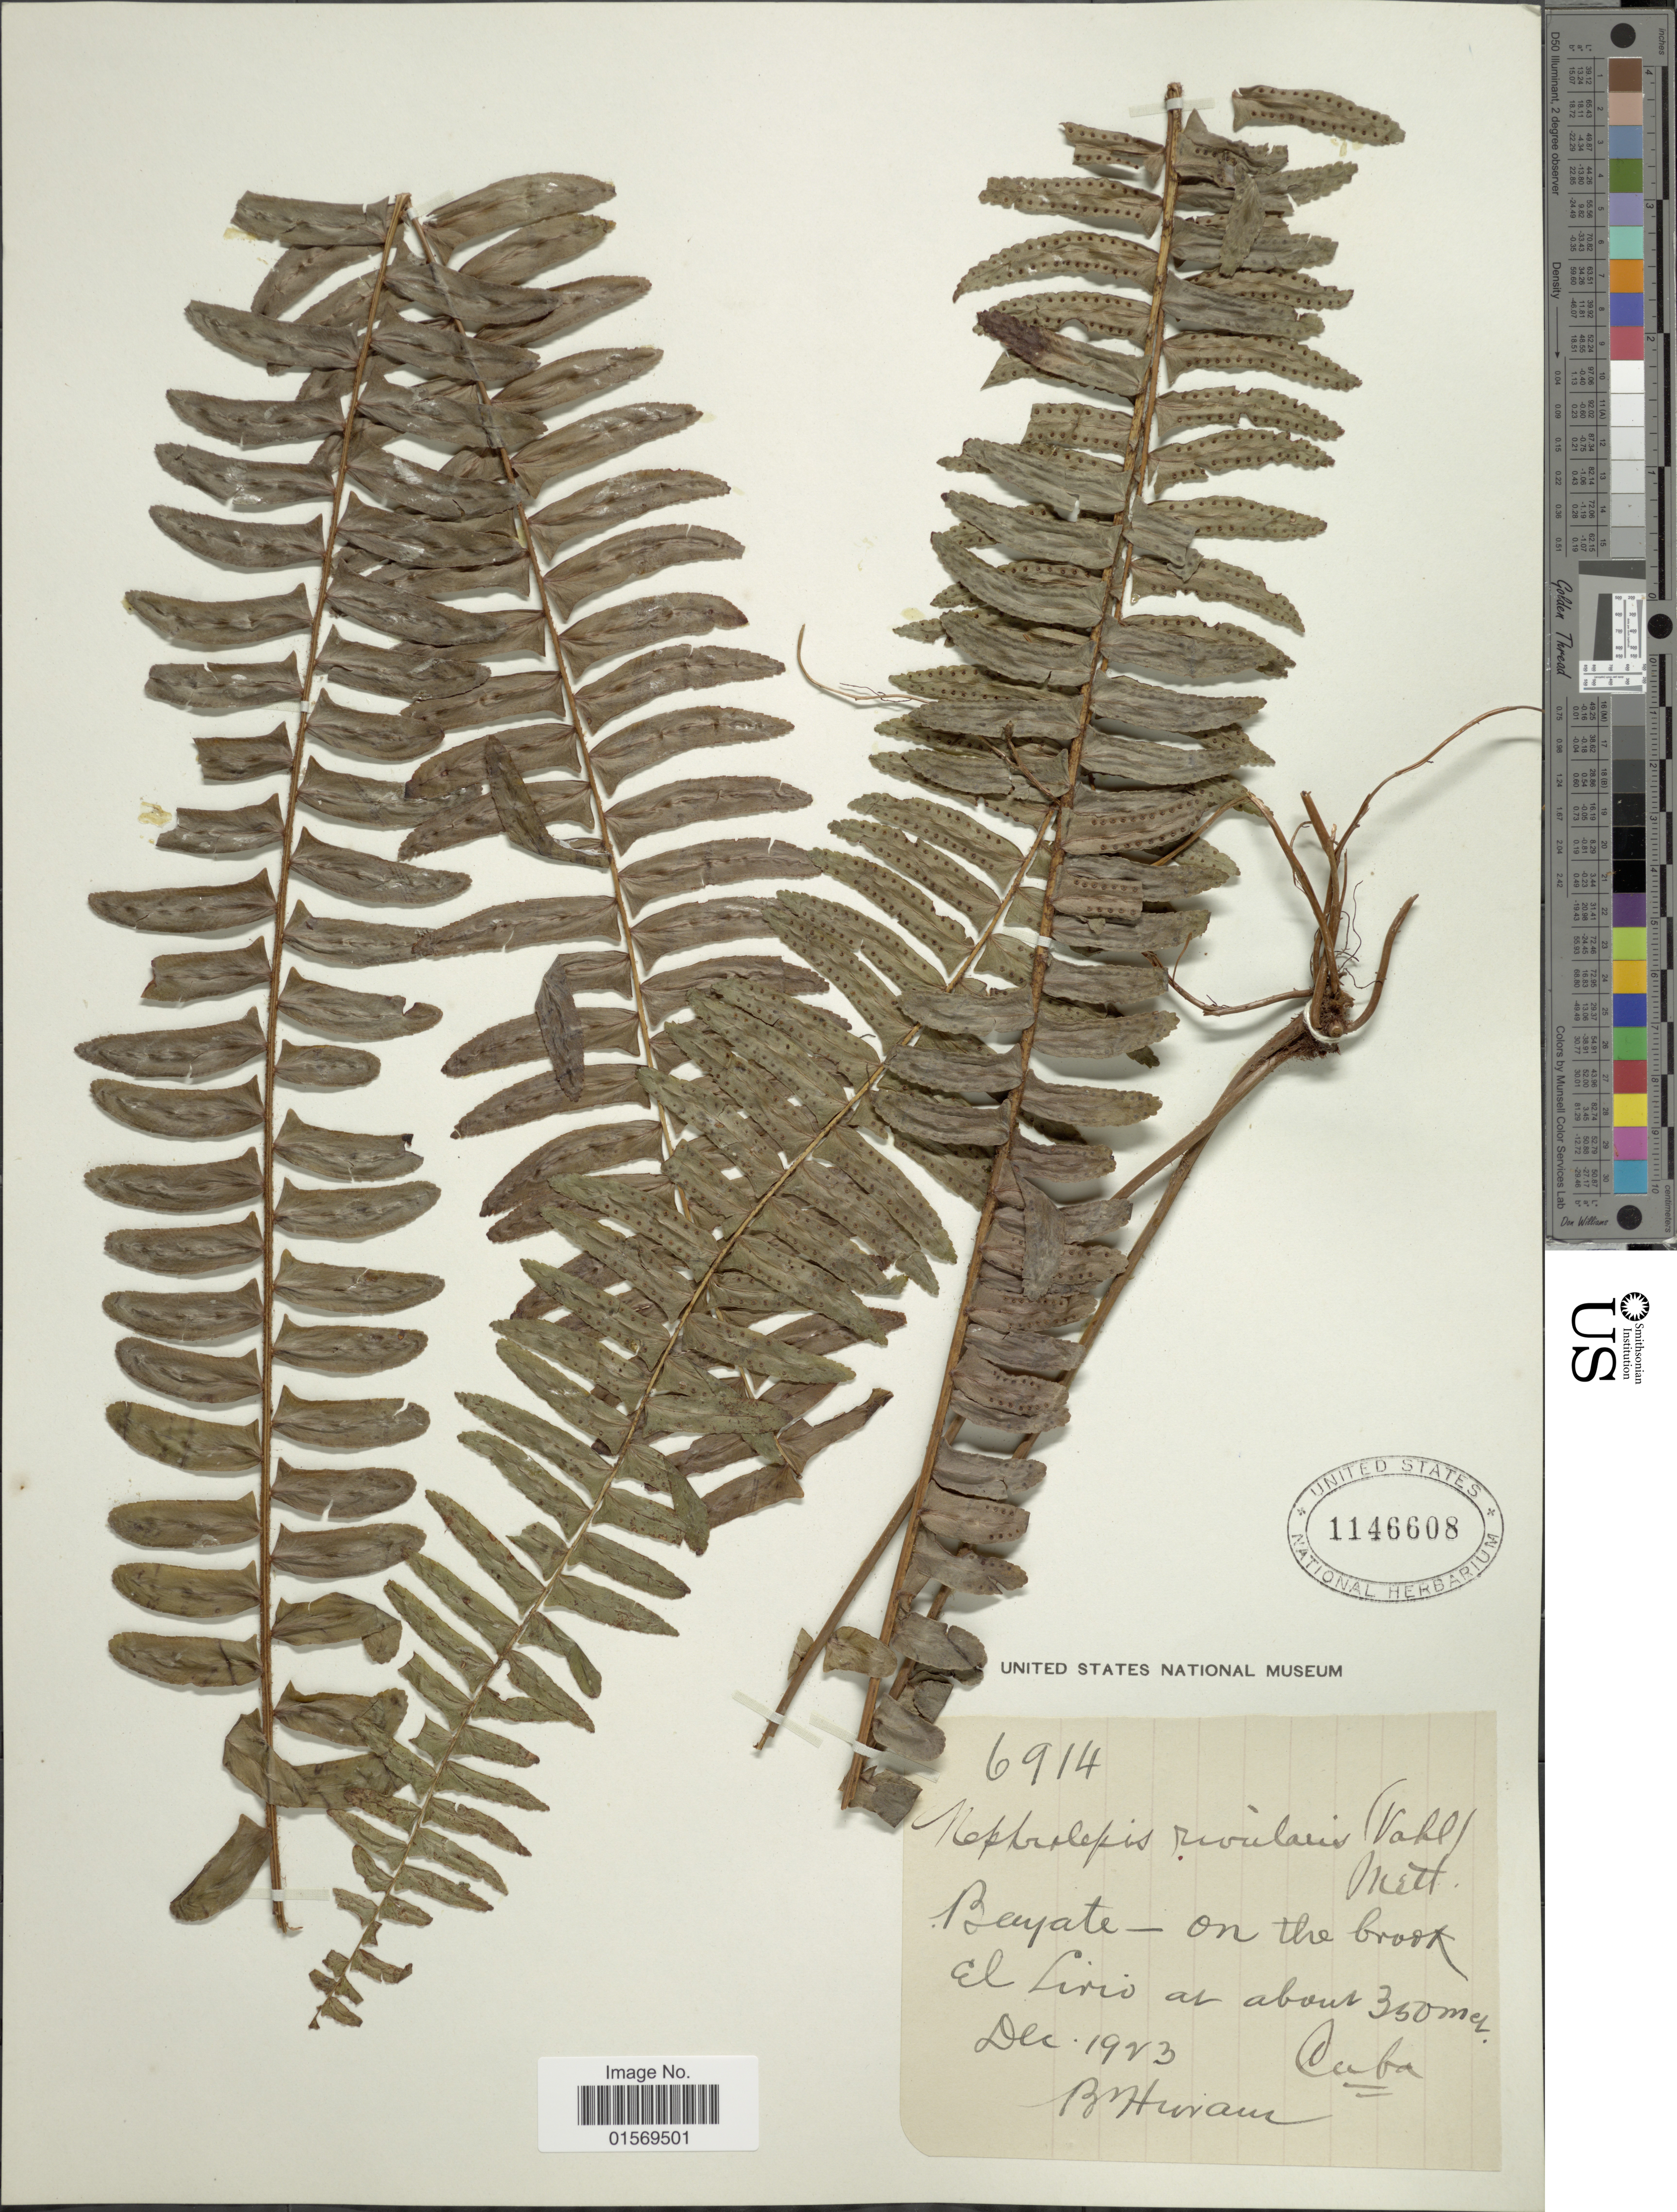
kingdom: Plantae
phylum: Tracheophyta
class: Polypodiopsida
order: Polypodiales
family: Nephrolepidaceae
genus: Nephrolepis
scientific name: Nephrolepis rivularis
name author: (Vahl) Mett. ex Krug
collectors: Bro. Hioram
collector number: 6914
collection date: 1923-12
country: Cuba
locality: Bayate - on the brook El Lirio, Cuba.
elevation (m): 350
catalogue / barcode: US 1146608